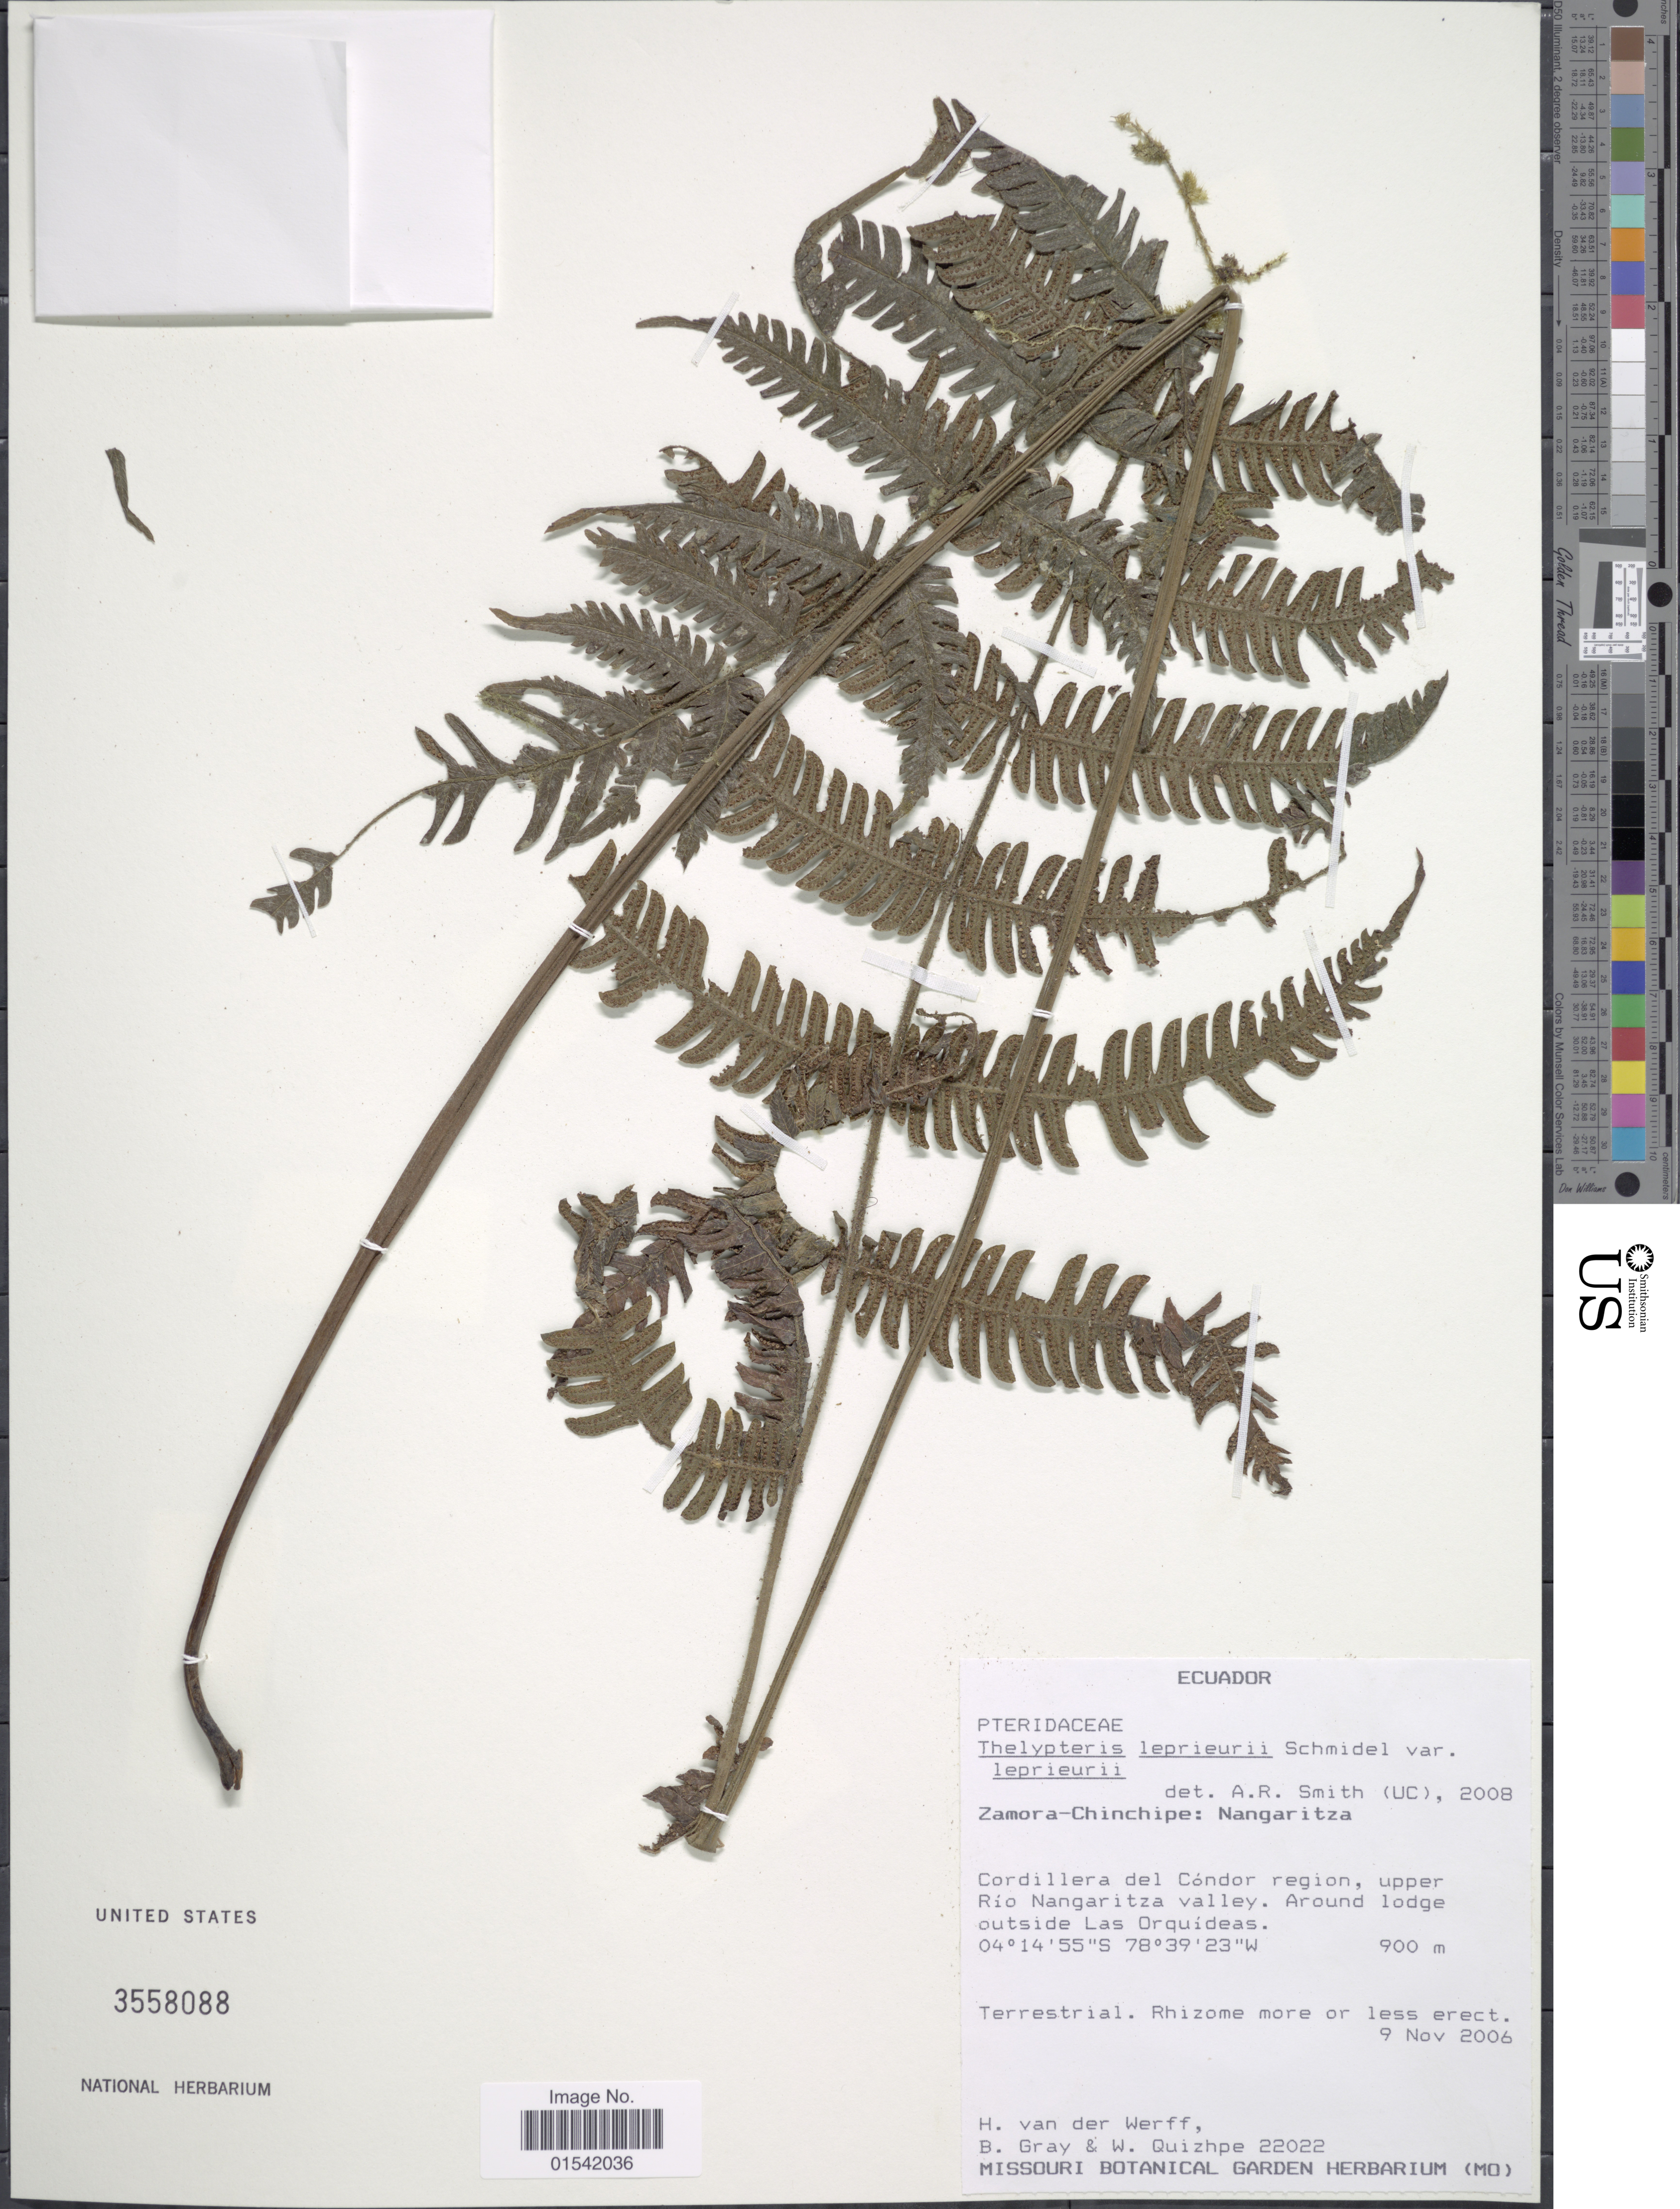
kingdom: Plantae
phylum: Tracheophyta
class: Polypodiopsida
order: Polypodiales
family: Thelypteridaceae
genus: Steiropteris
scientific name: Steiropteris leprieurii var. leprieurii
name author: (Hook. f.) Pic. Serm.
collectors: H. van der Werff, B. Gray & W. Quizhpe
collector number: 22022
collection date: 2006-11-09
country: Ecuador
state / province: Zamora-Chinchipe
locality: Nangaritza, Cordillera del Cóndor region, upper Río Nangaritza valley. Around lodge outside Las Orquideas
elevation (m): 900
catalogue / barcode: US 3558088